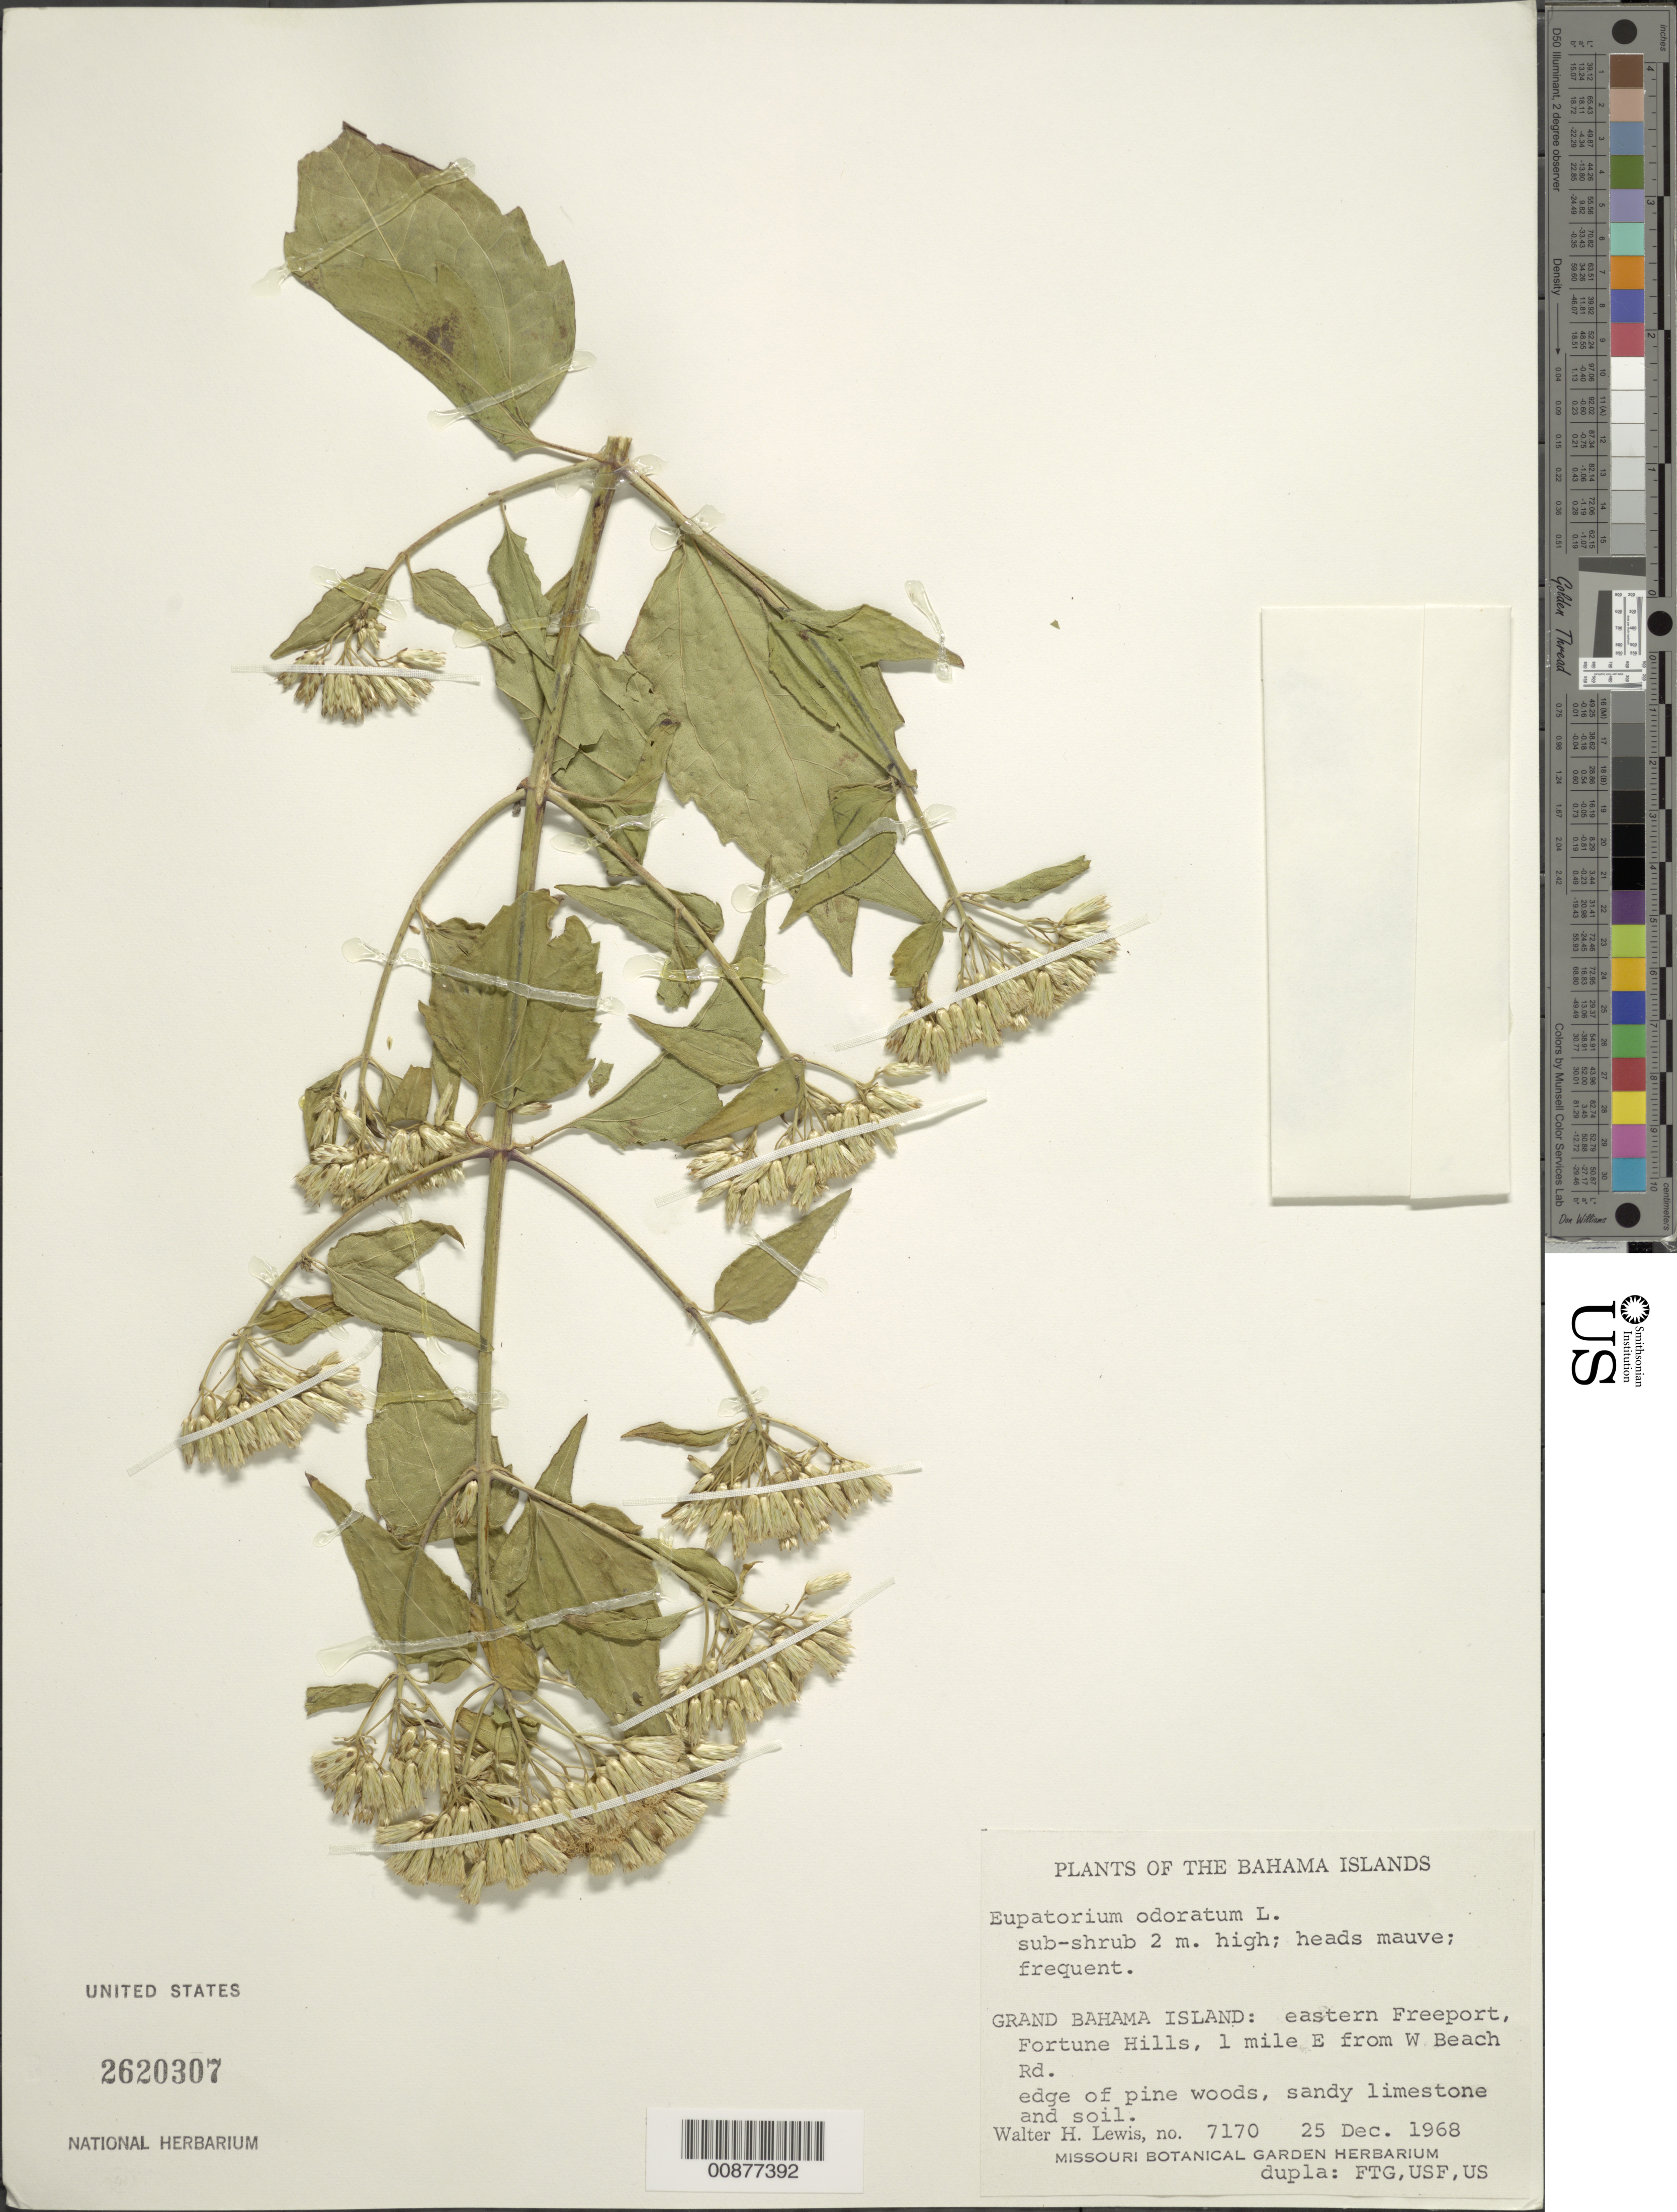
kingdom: Plantae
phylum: Tracheophyta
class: Magnoliopsida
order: Asterales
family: Asteraceae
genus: Chromolaena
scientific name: Chromolaena odorata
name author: (L.) R.M. King & H. Rob.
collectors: W. H. Lewis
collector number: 7170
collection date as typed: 25 Dec 1968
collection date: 1968-12-25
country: Bahamas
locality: Grand Bahama Island: eastern Freeport, Fortune Hills, 1 mi. E from W Beach Road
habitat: Edge of pine woods, sandy limestone and soil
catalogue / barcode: US 2620307